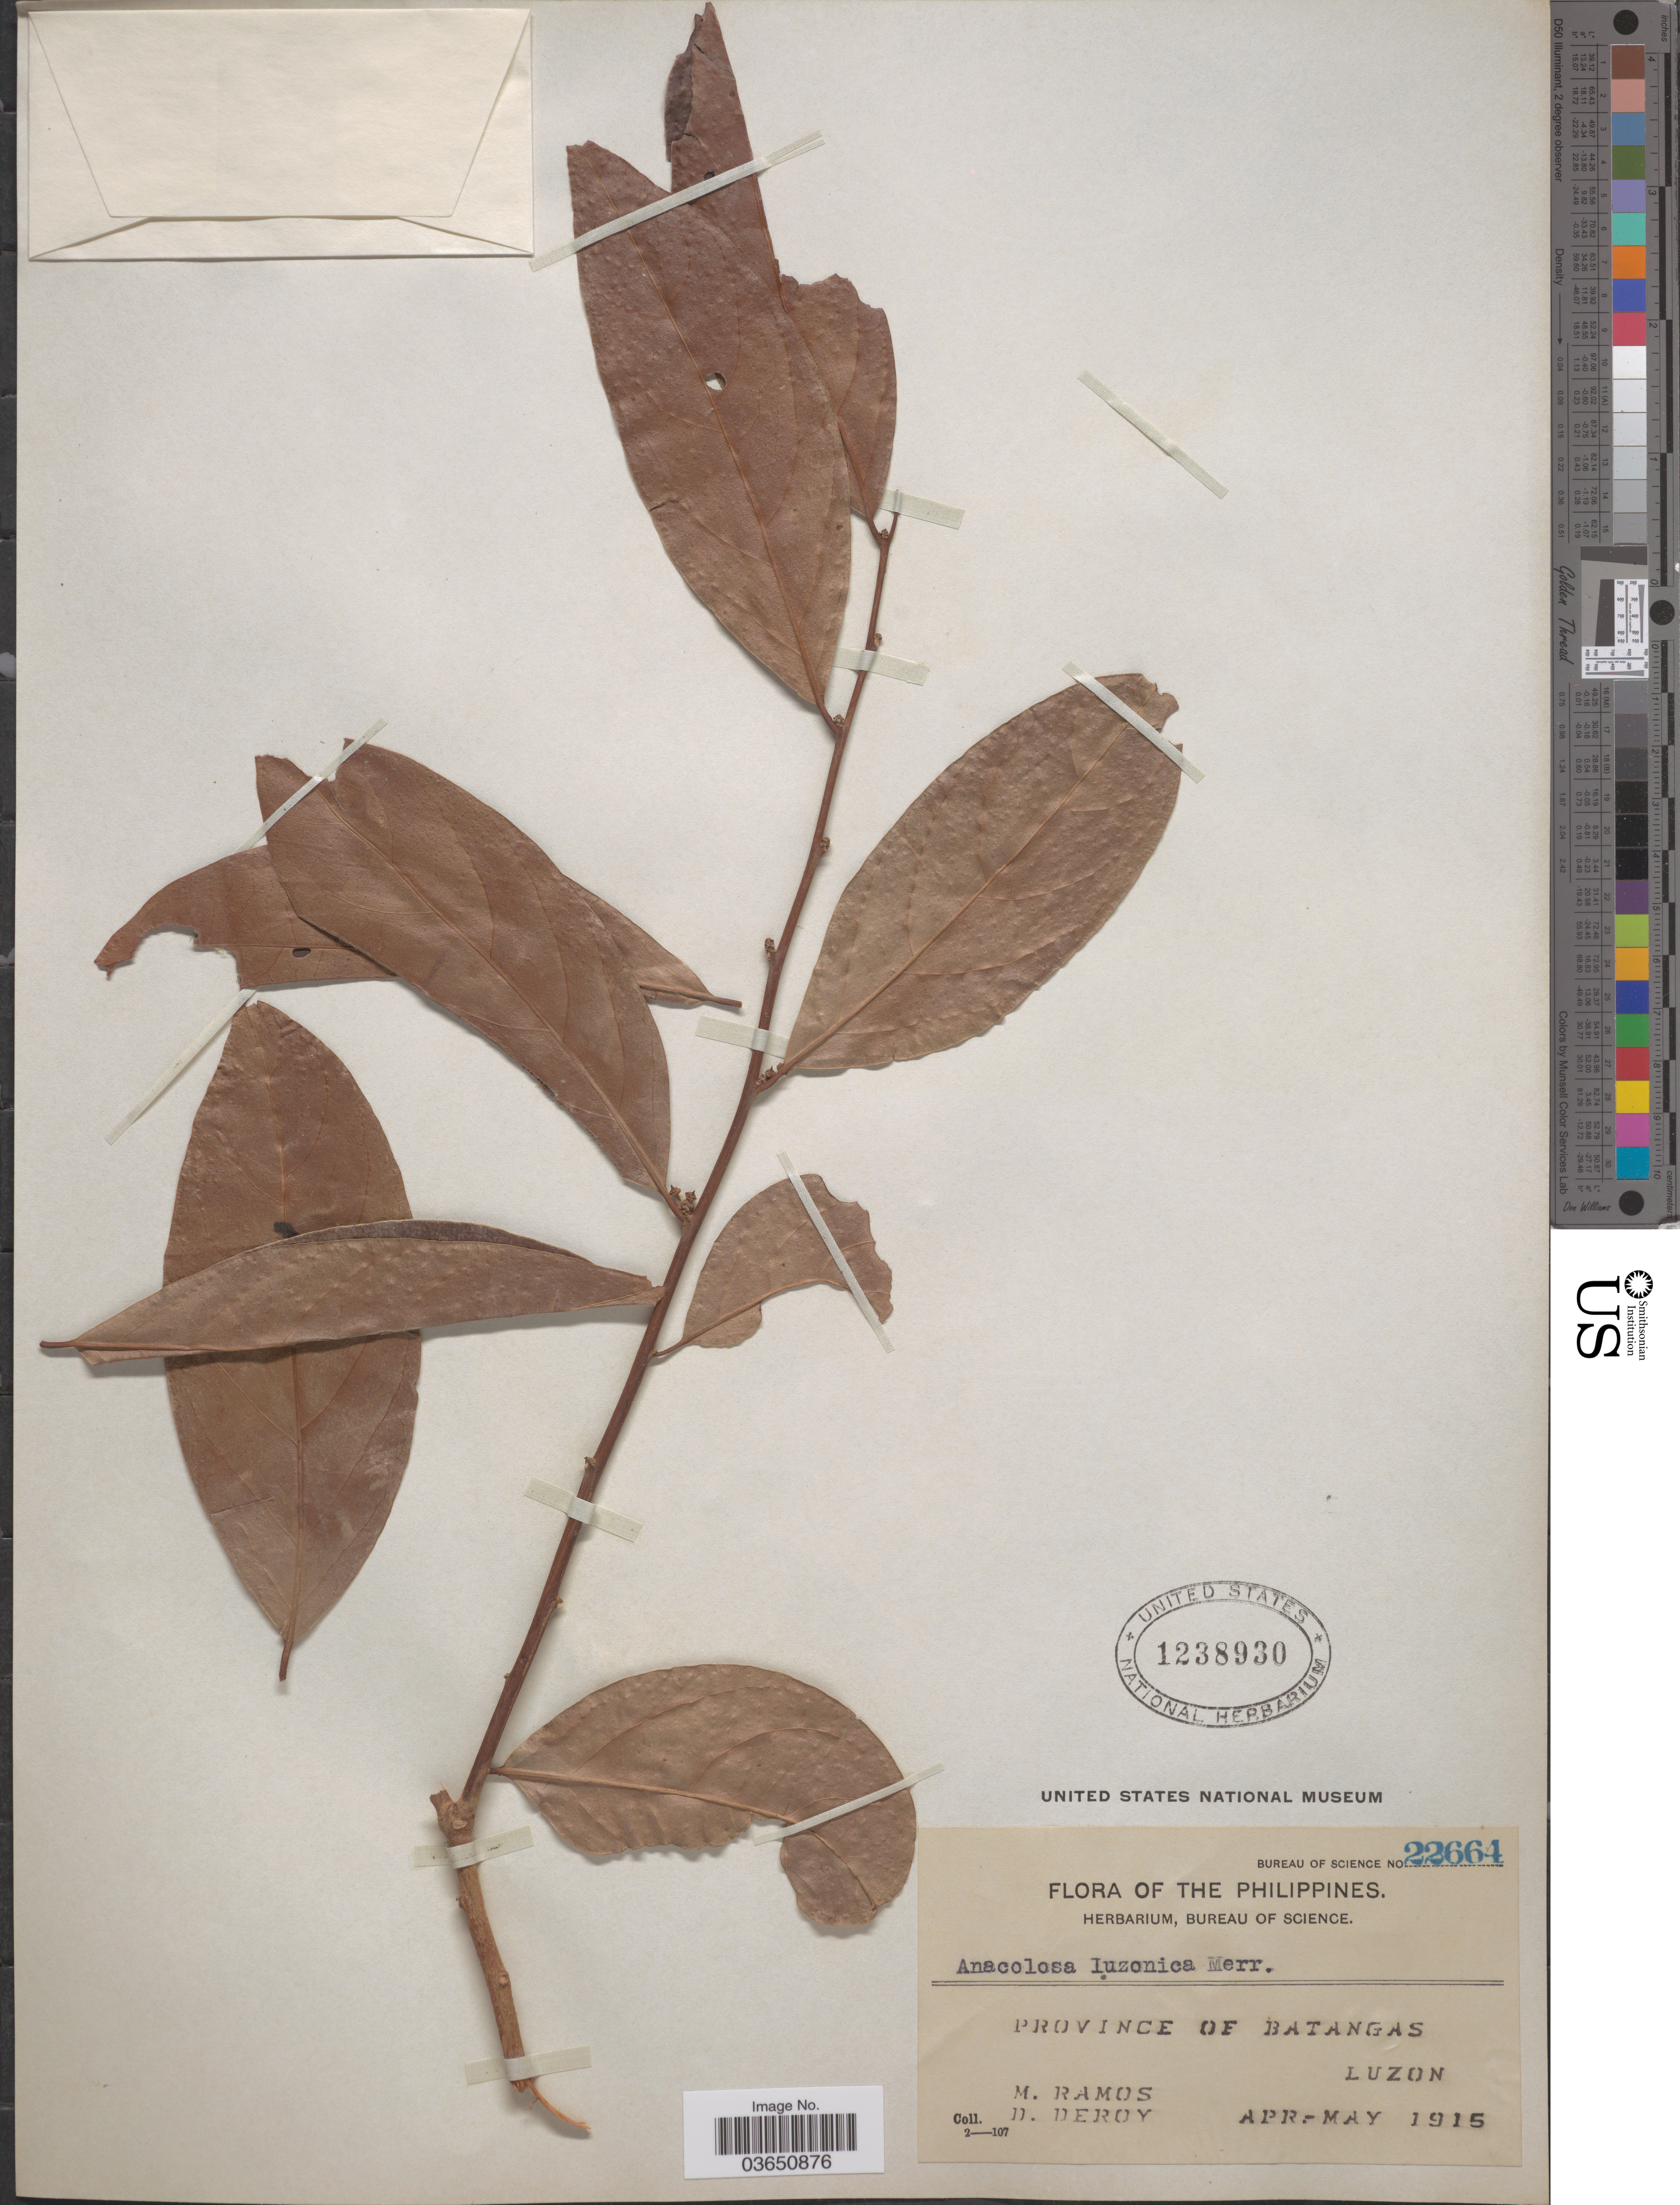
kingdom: Plantae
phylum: Tracheophyta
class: Magnoliopsida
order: Santalales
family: Aptandraceae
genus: Anacolosa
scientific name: Anacolosa frutescens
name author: (Blume) Blume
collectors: M. Ramos & D. Deroy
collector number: Bureau of Science 22664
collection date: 1915-04/1915-05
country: Philippines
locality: Province of Batangas. Luzon.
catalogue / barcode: US 1238930